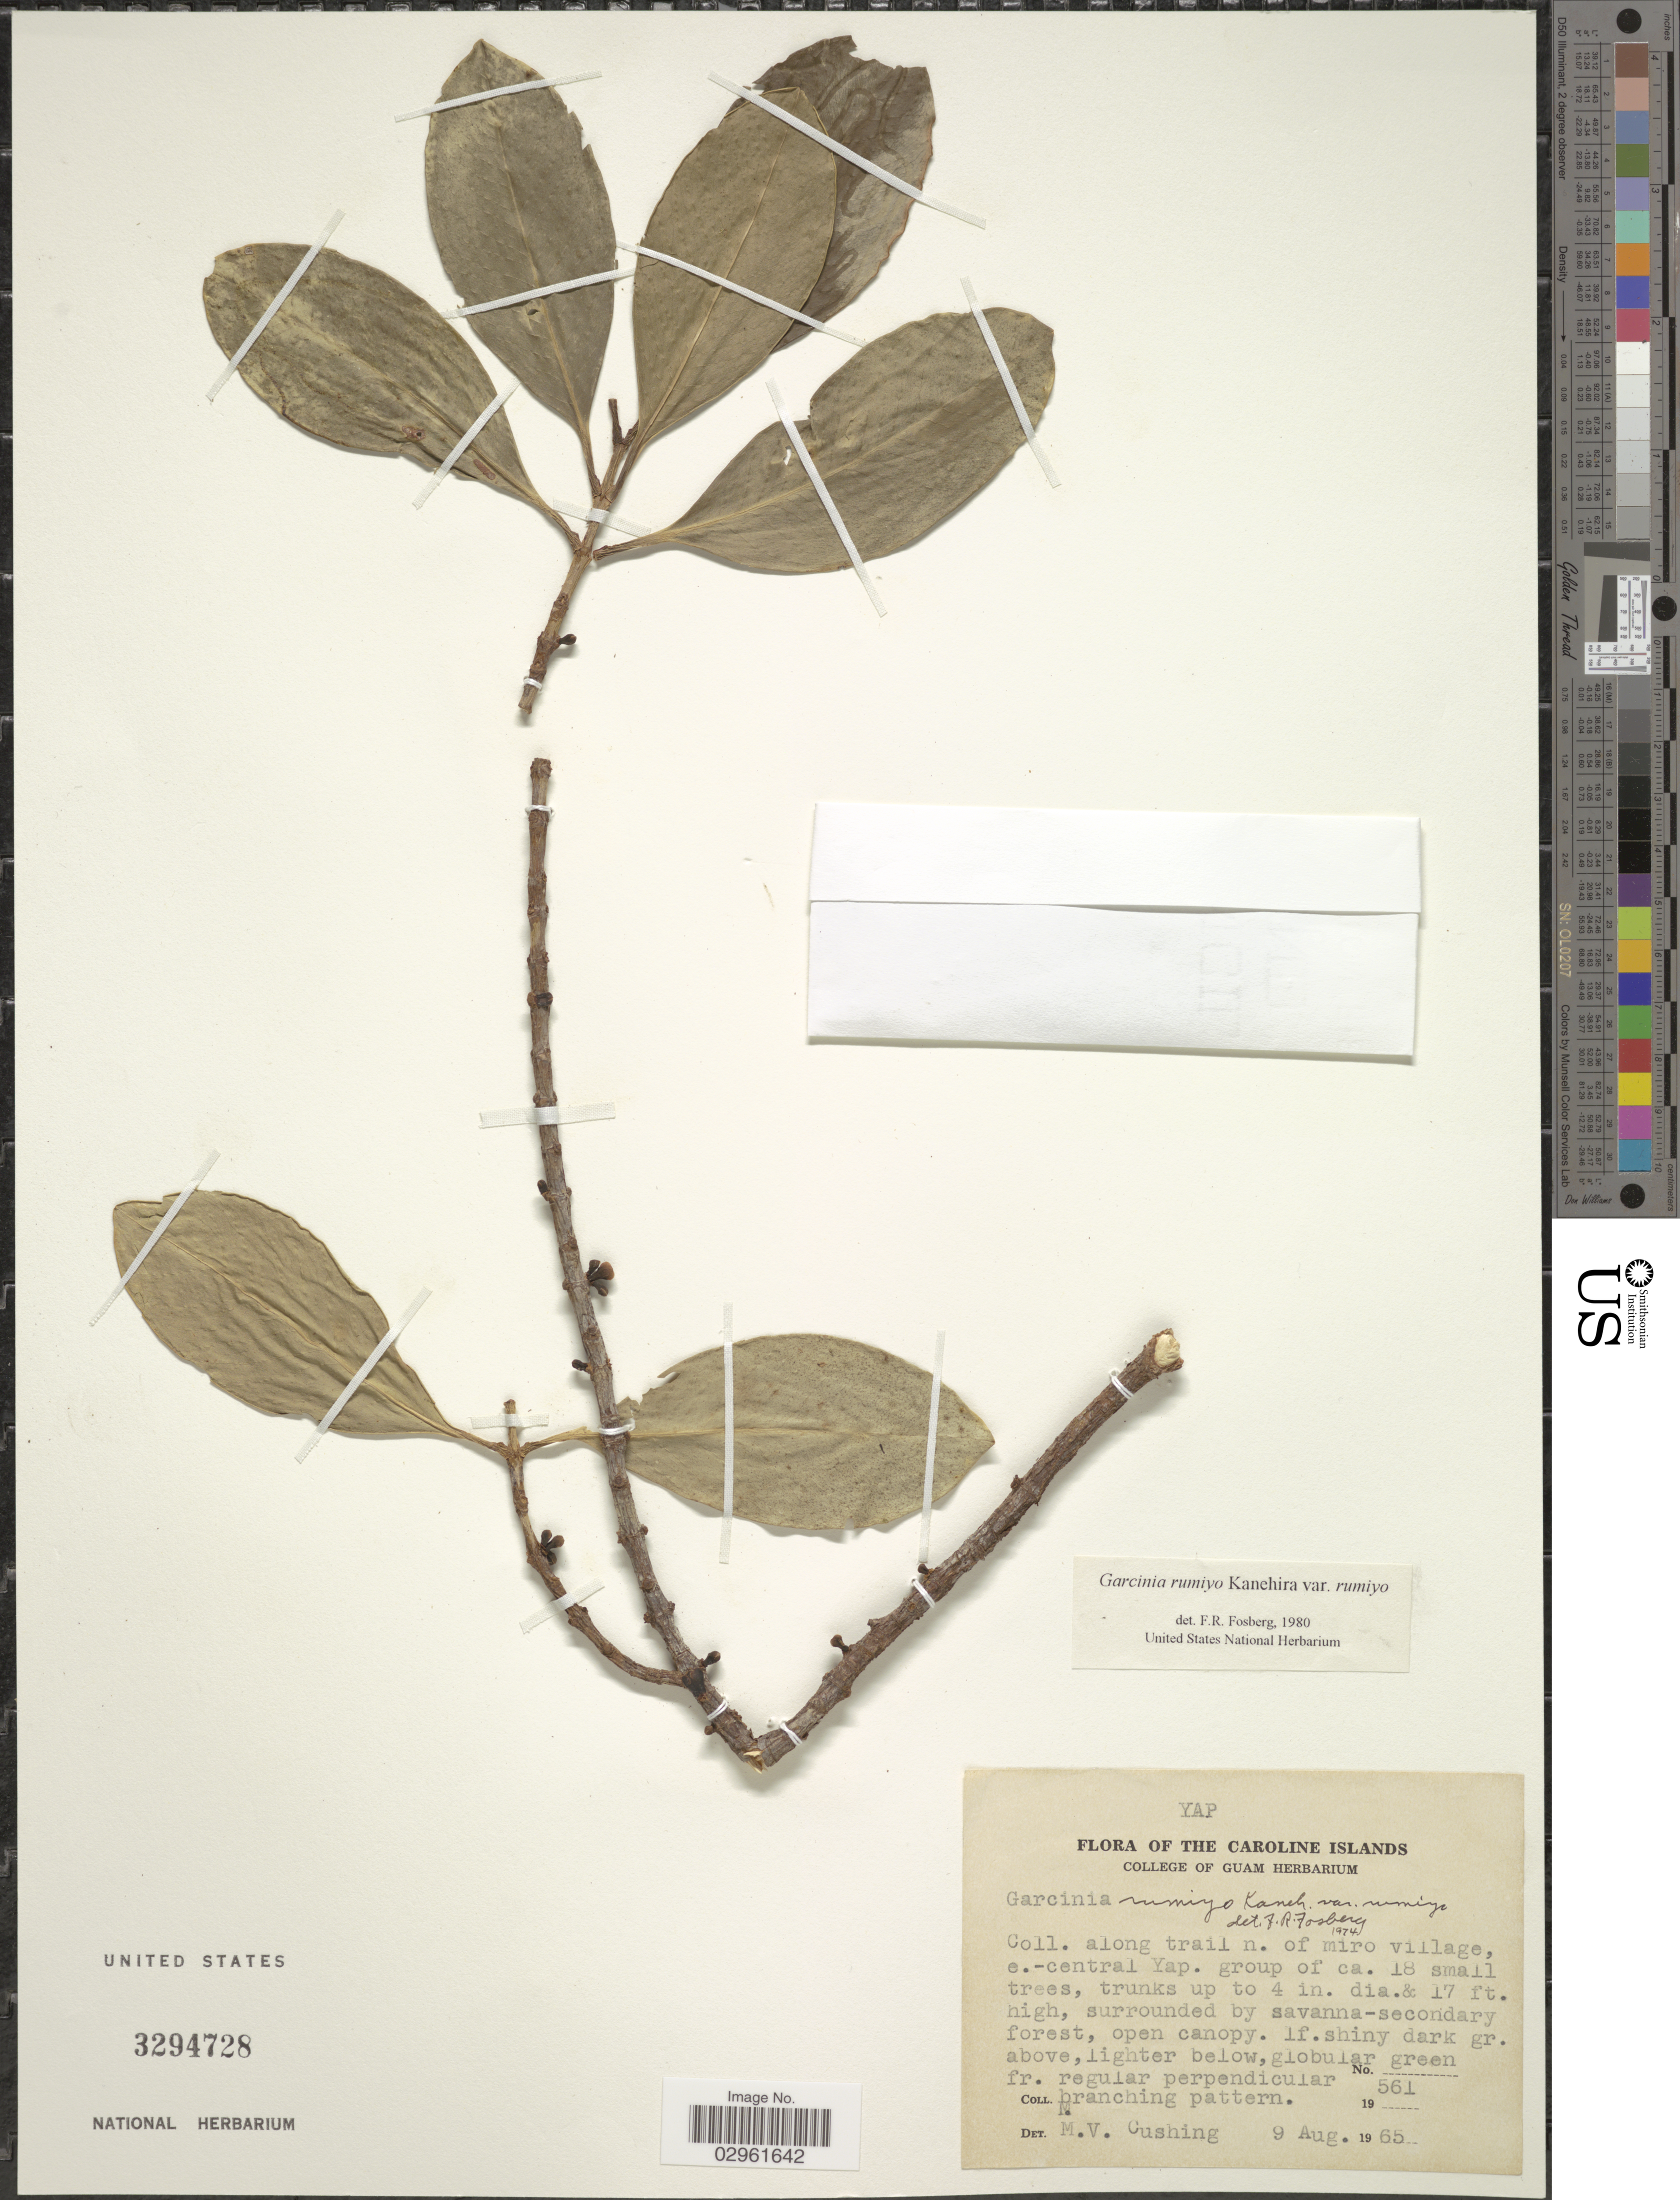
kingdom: Plantae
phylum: Tracheophyta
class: Magnoliopsida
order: Malpighiales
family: Clusiaceae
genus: Garcinia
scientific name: Garcinia rumiyo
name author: Kaneh.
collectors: M. V. Cushing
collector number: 561?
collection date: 1965-08-09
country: Micronesia, Federated States of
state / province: Yap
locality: Caroline Islands. Along trail n. of miro village, e.-central Yap.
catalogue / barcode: US 3294728